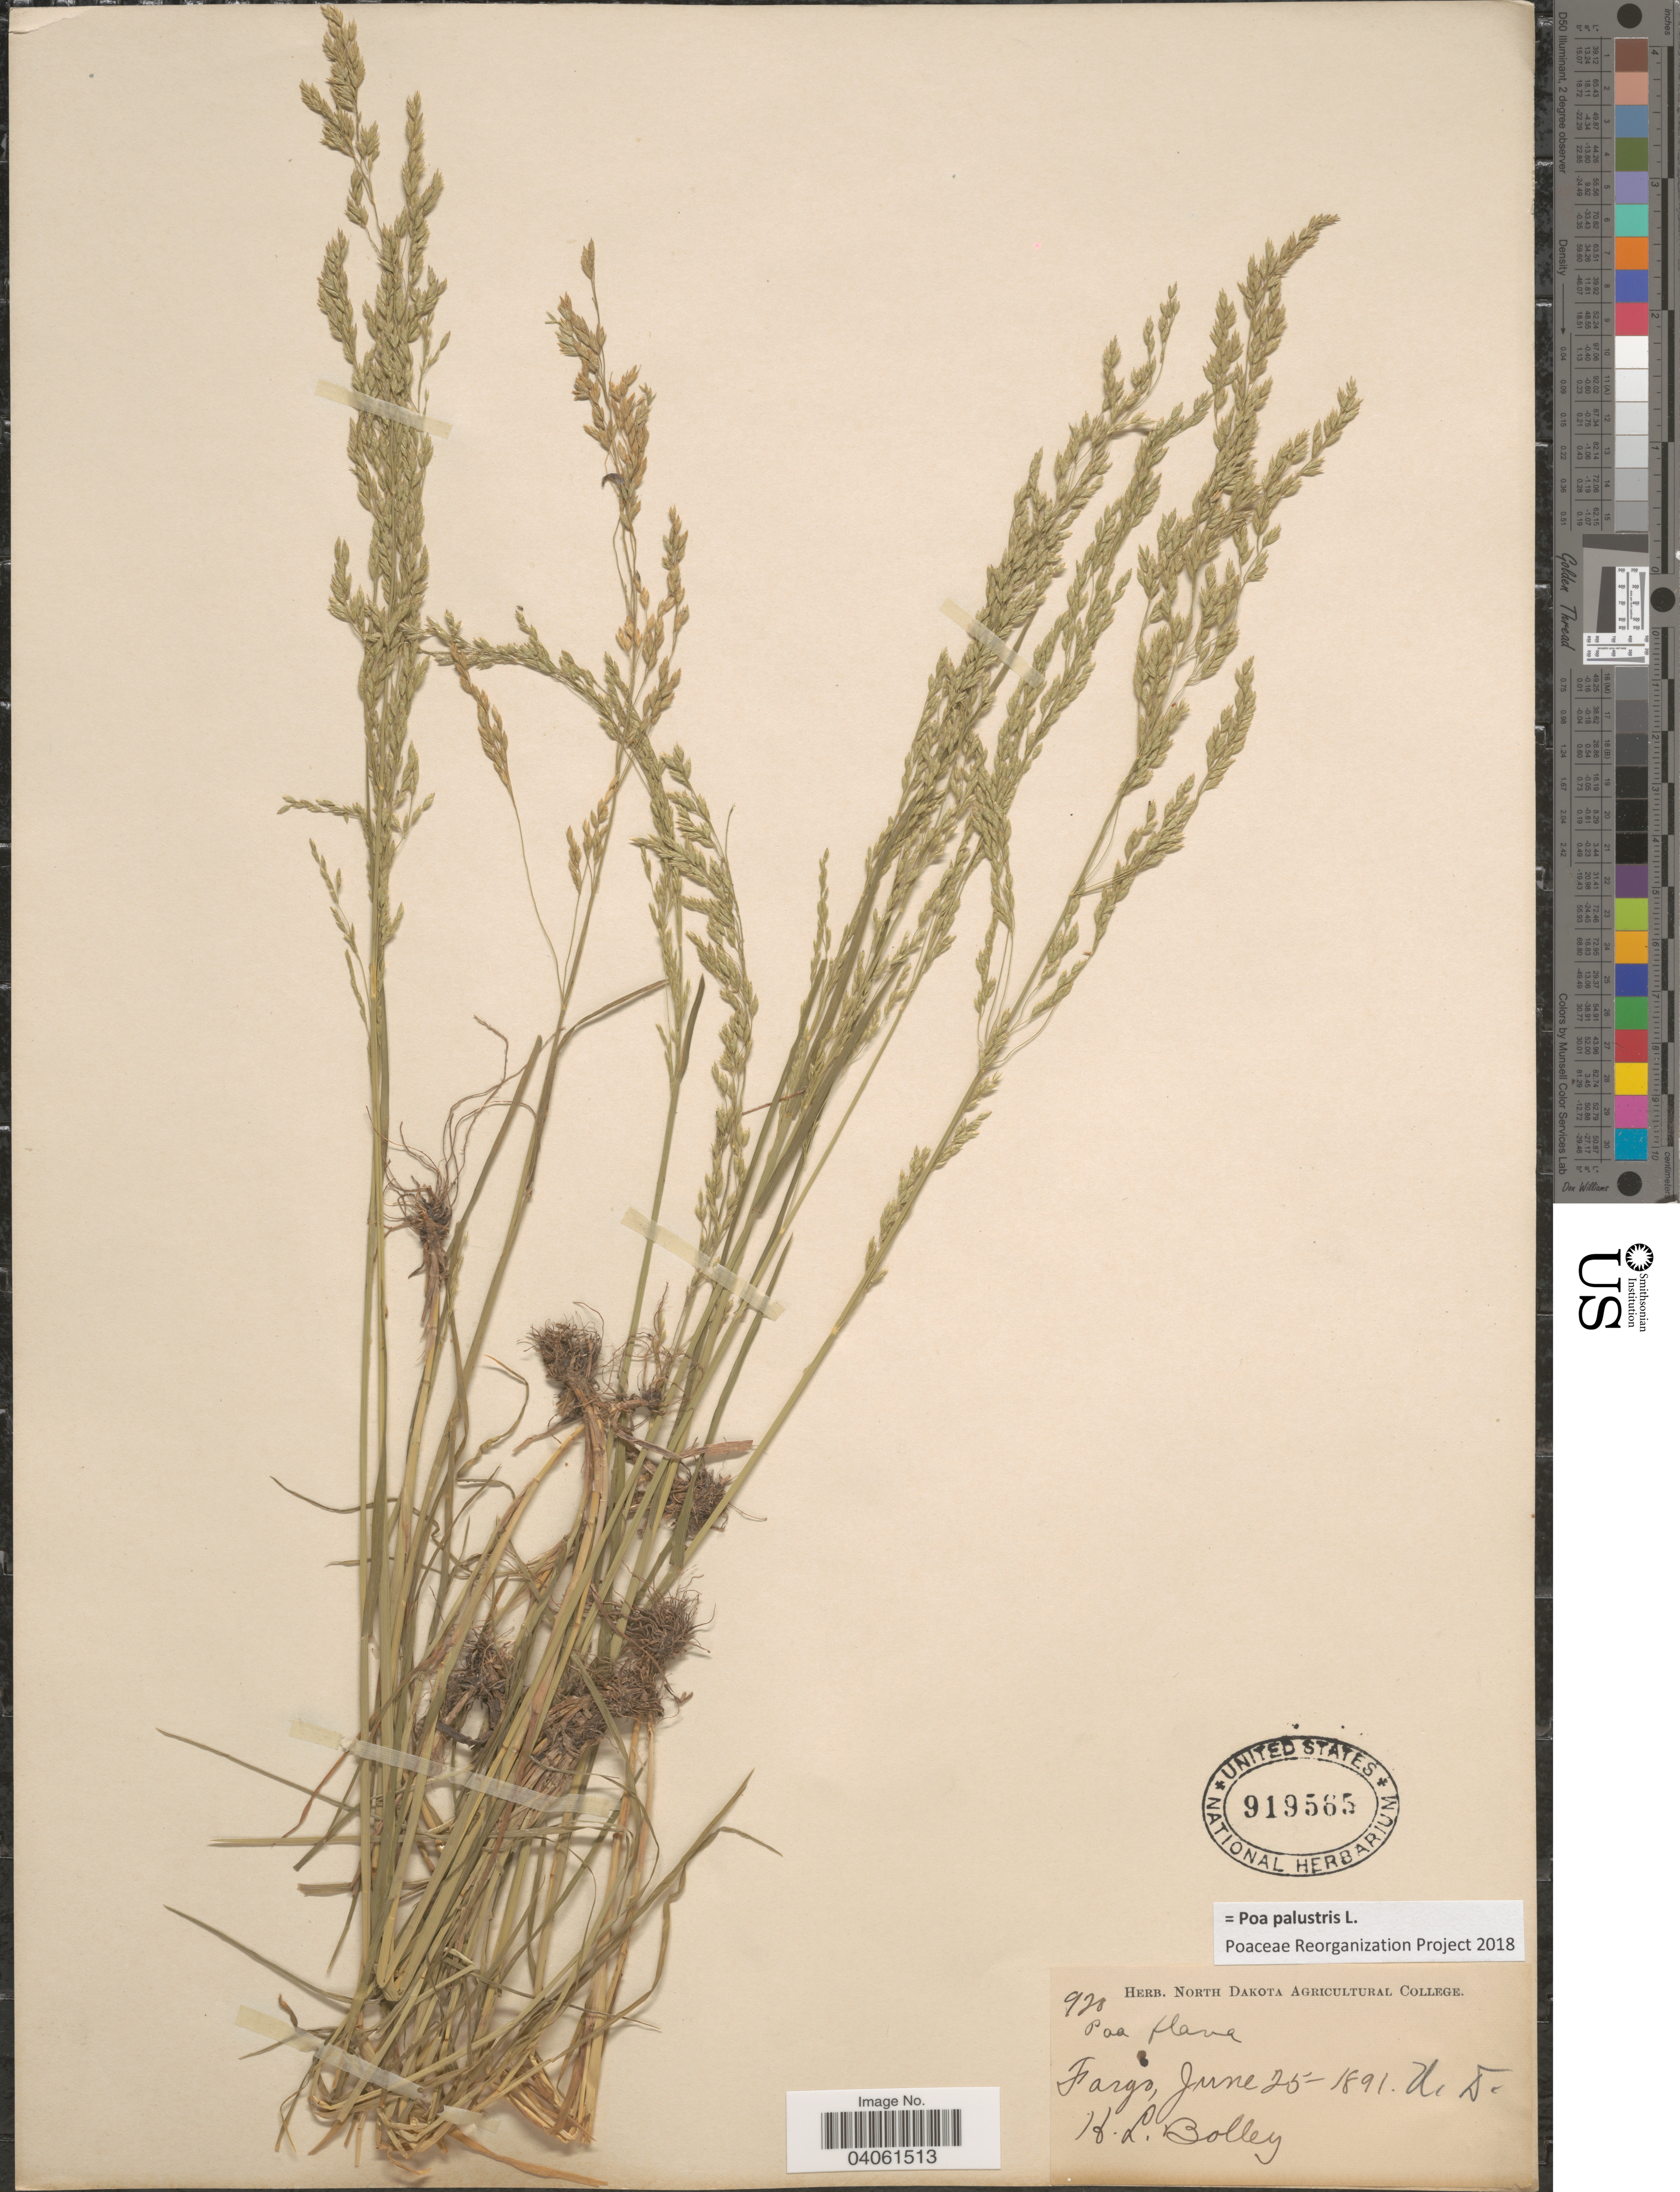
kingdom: Plantae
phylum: Tracheophyta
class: Liliopsida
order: Poales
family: Poaceae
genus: Poa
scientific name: Poa palustris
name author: L.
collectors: H. Bolley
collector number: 920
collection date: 1891-06-25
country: United States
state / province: North Dakota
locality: Fargo.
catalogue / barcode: US 919565